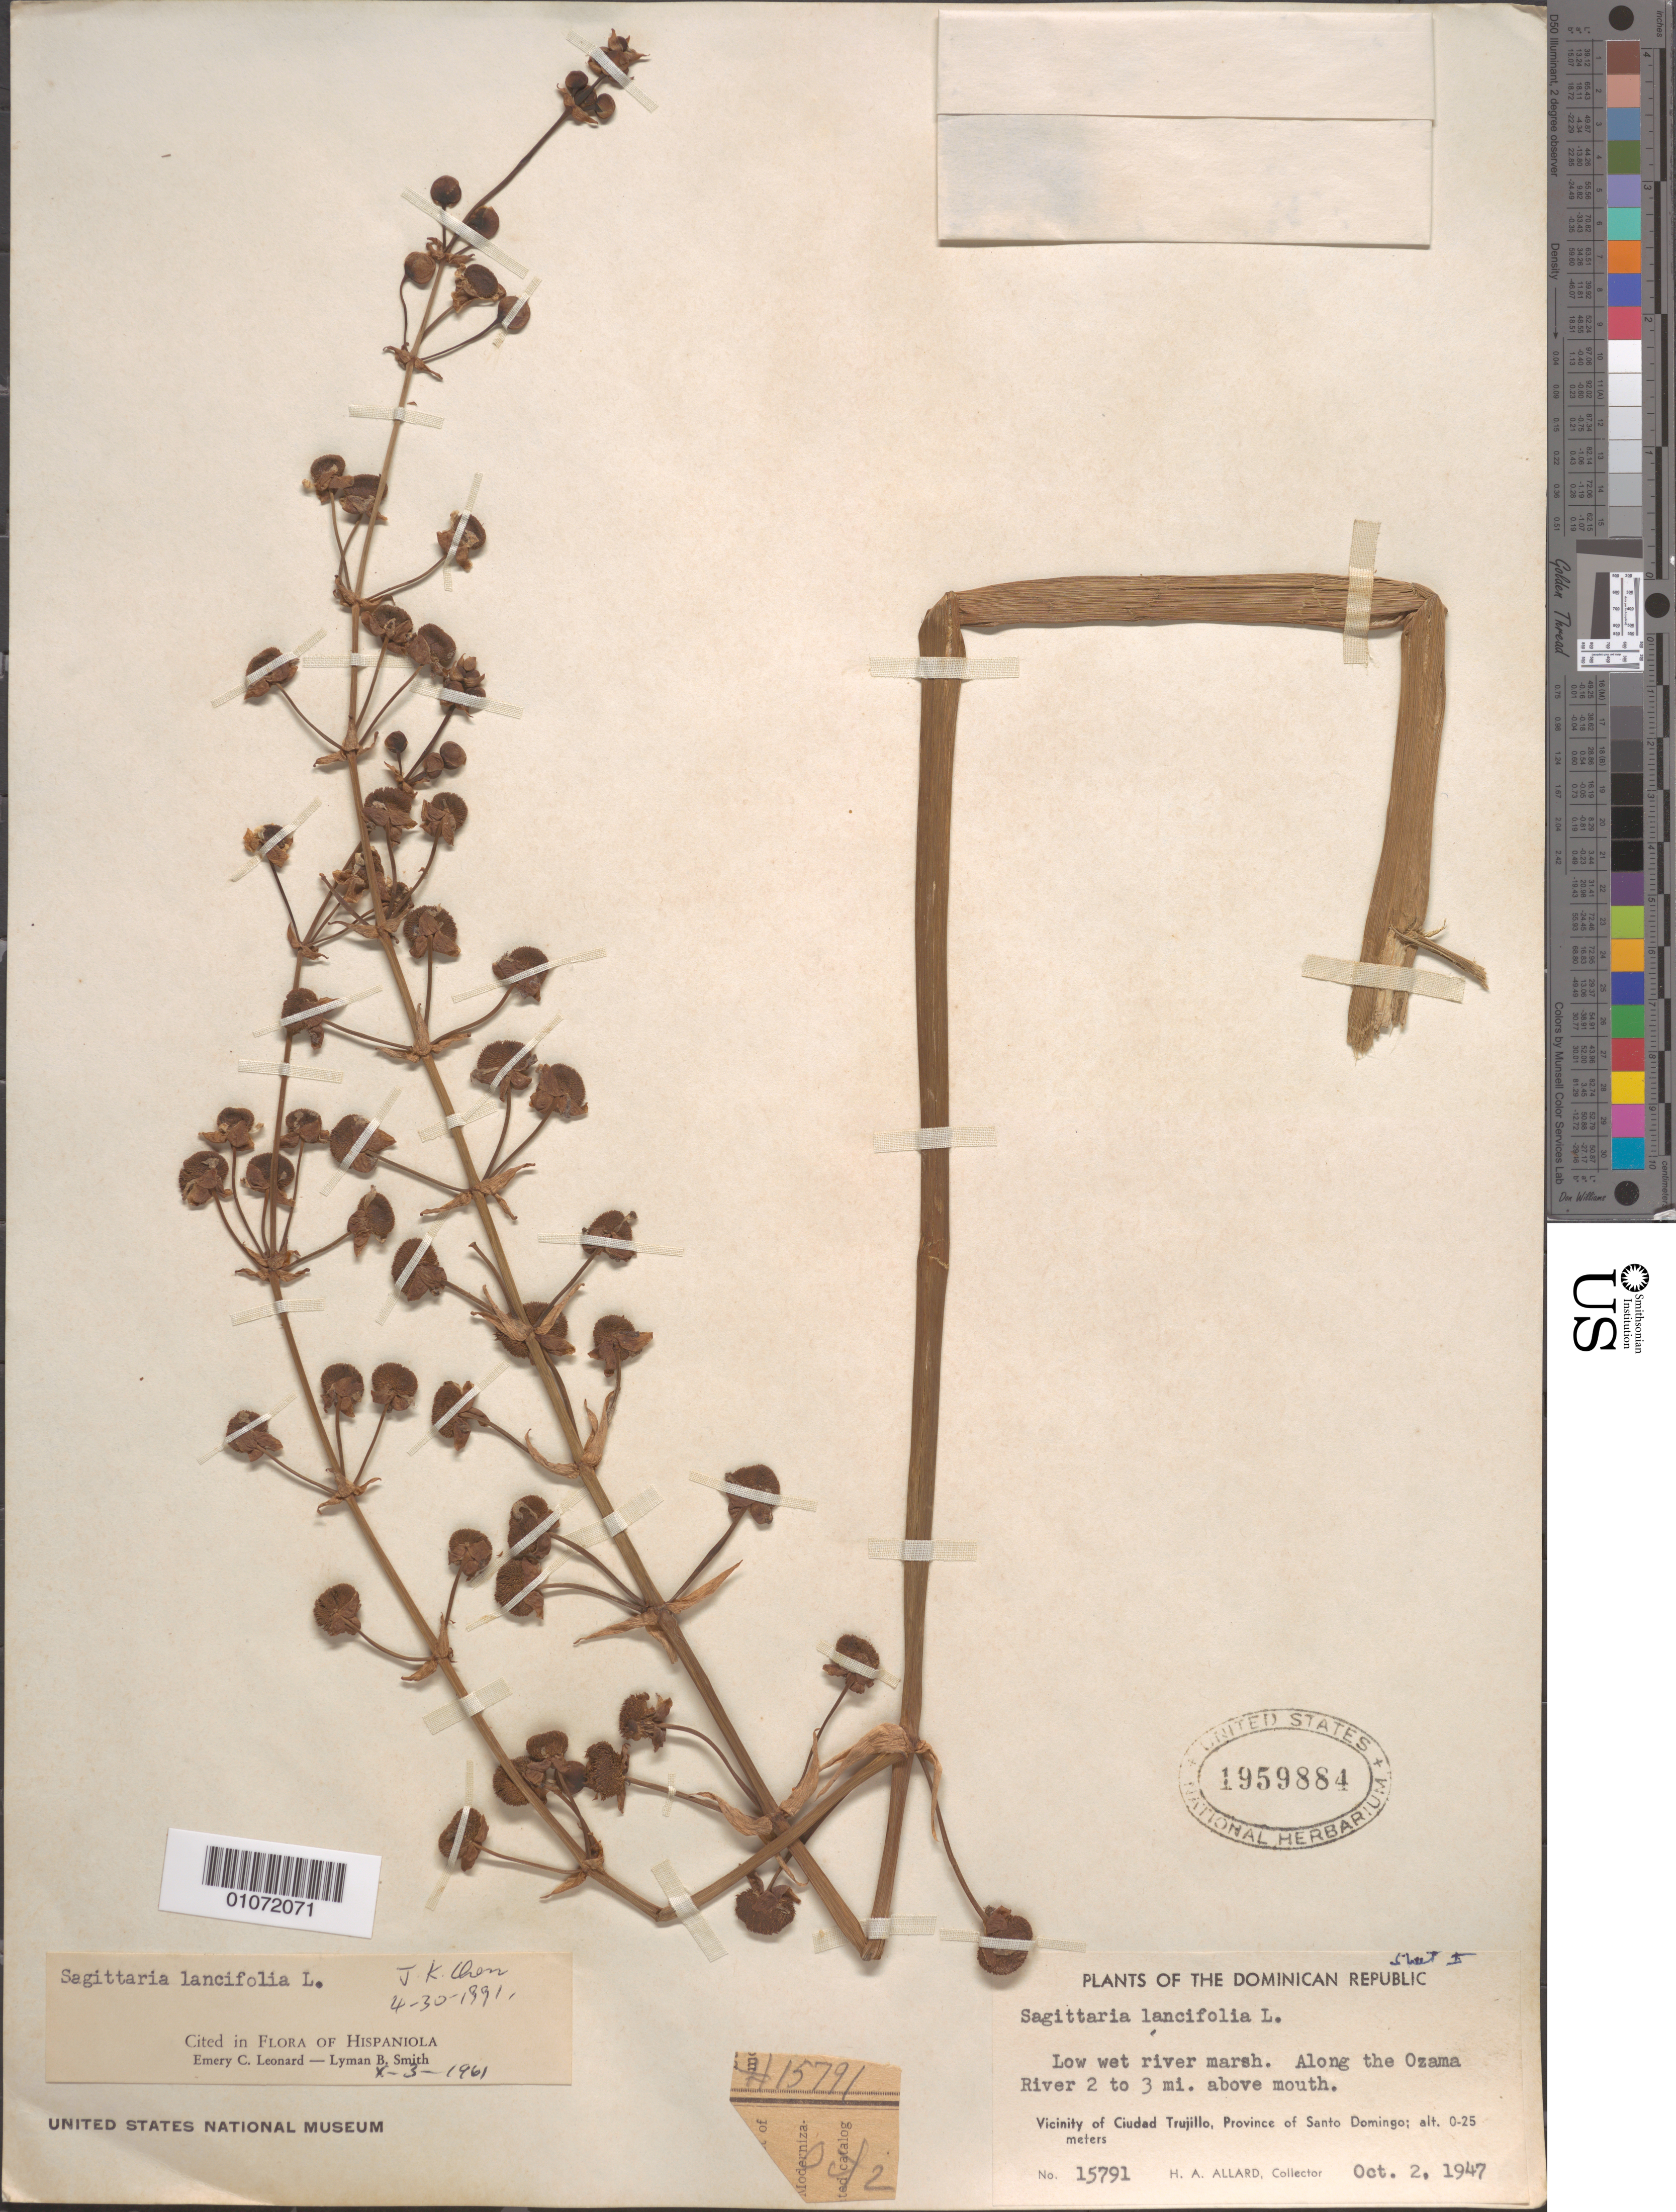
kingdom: Plantae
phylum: Tracheophyta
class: Liliopsida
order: Alismatales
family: Alismataceae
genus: Sagittaria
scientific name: Sagittaria lancifolia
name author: L.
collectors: H. A. Allard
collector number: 15791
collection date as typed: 02 Oct 1947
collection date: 1947-10-02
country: Dominican Republic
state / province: Santo Domingo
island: Hispaniola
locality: Low wet river marsh. Along the Ozama River 2 to 3 mi. above mouth. Vicinity of Ciudad Trujillo. Provice of Santo Domingo.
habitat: low wet river marsh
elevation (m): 0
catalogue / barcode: US 1959884